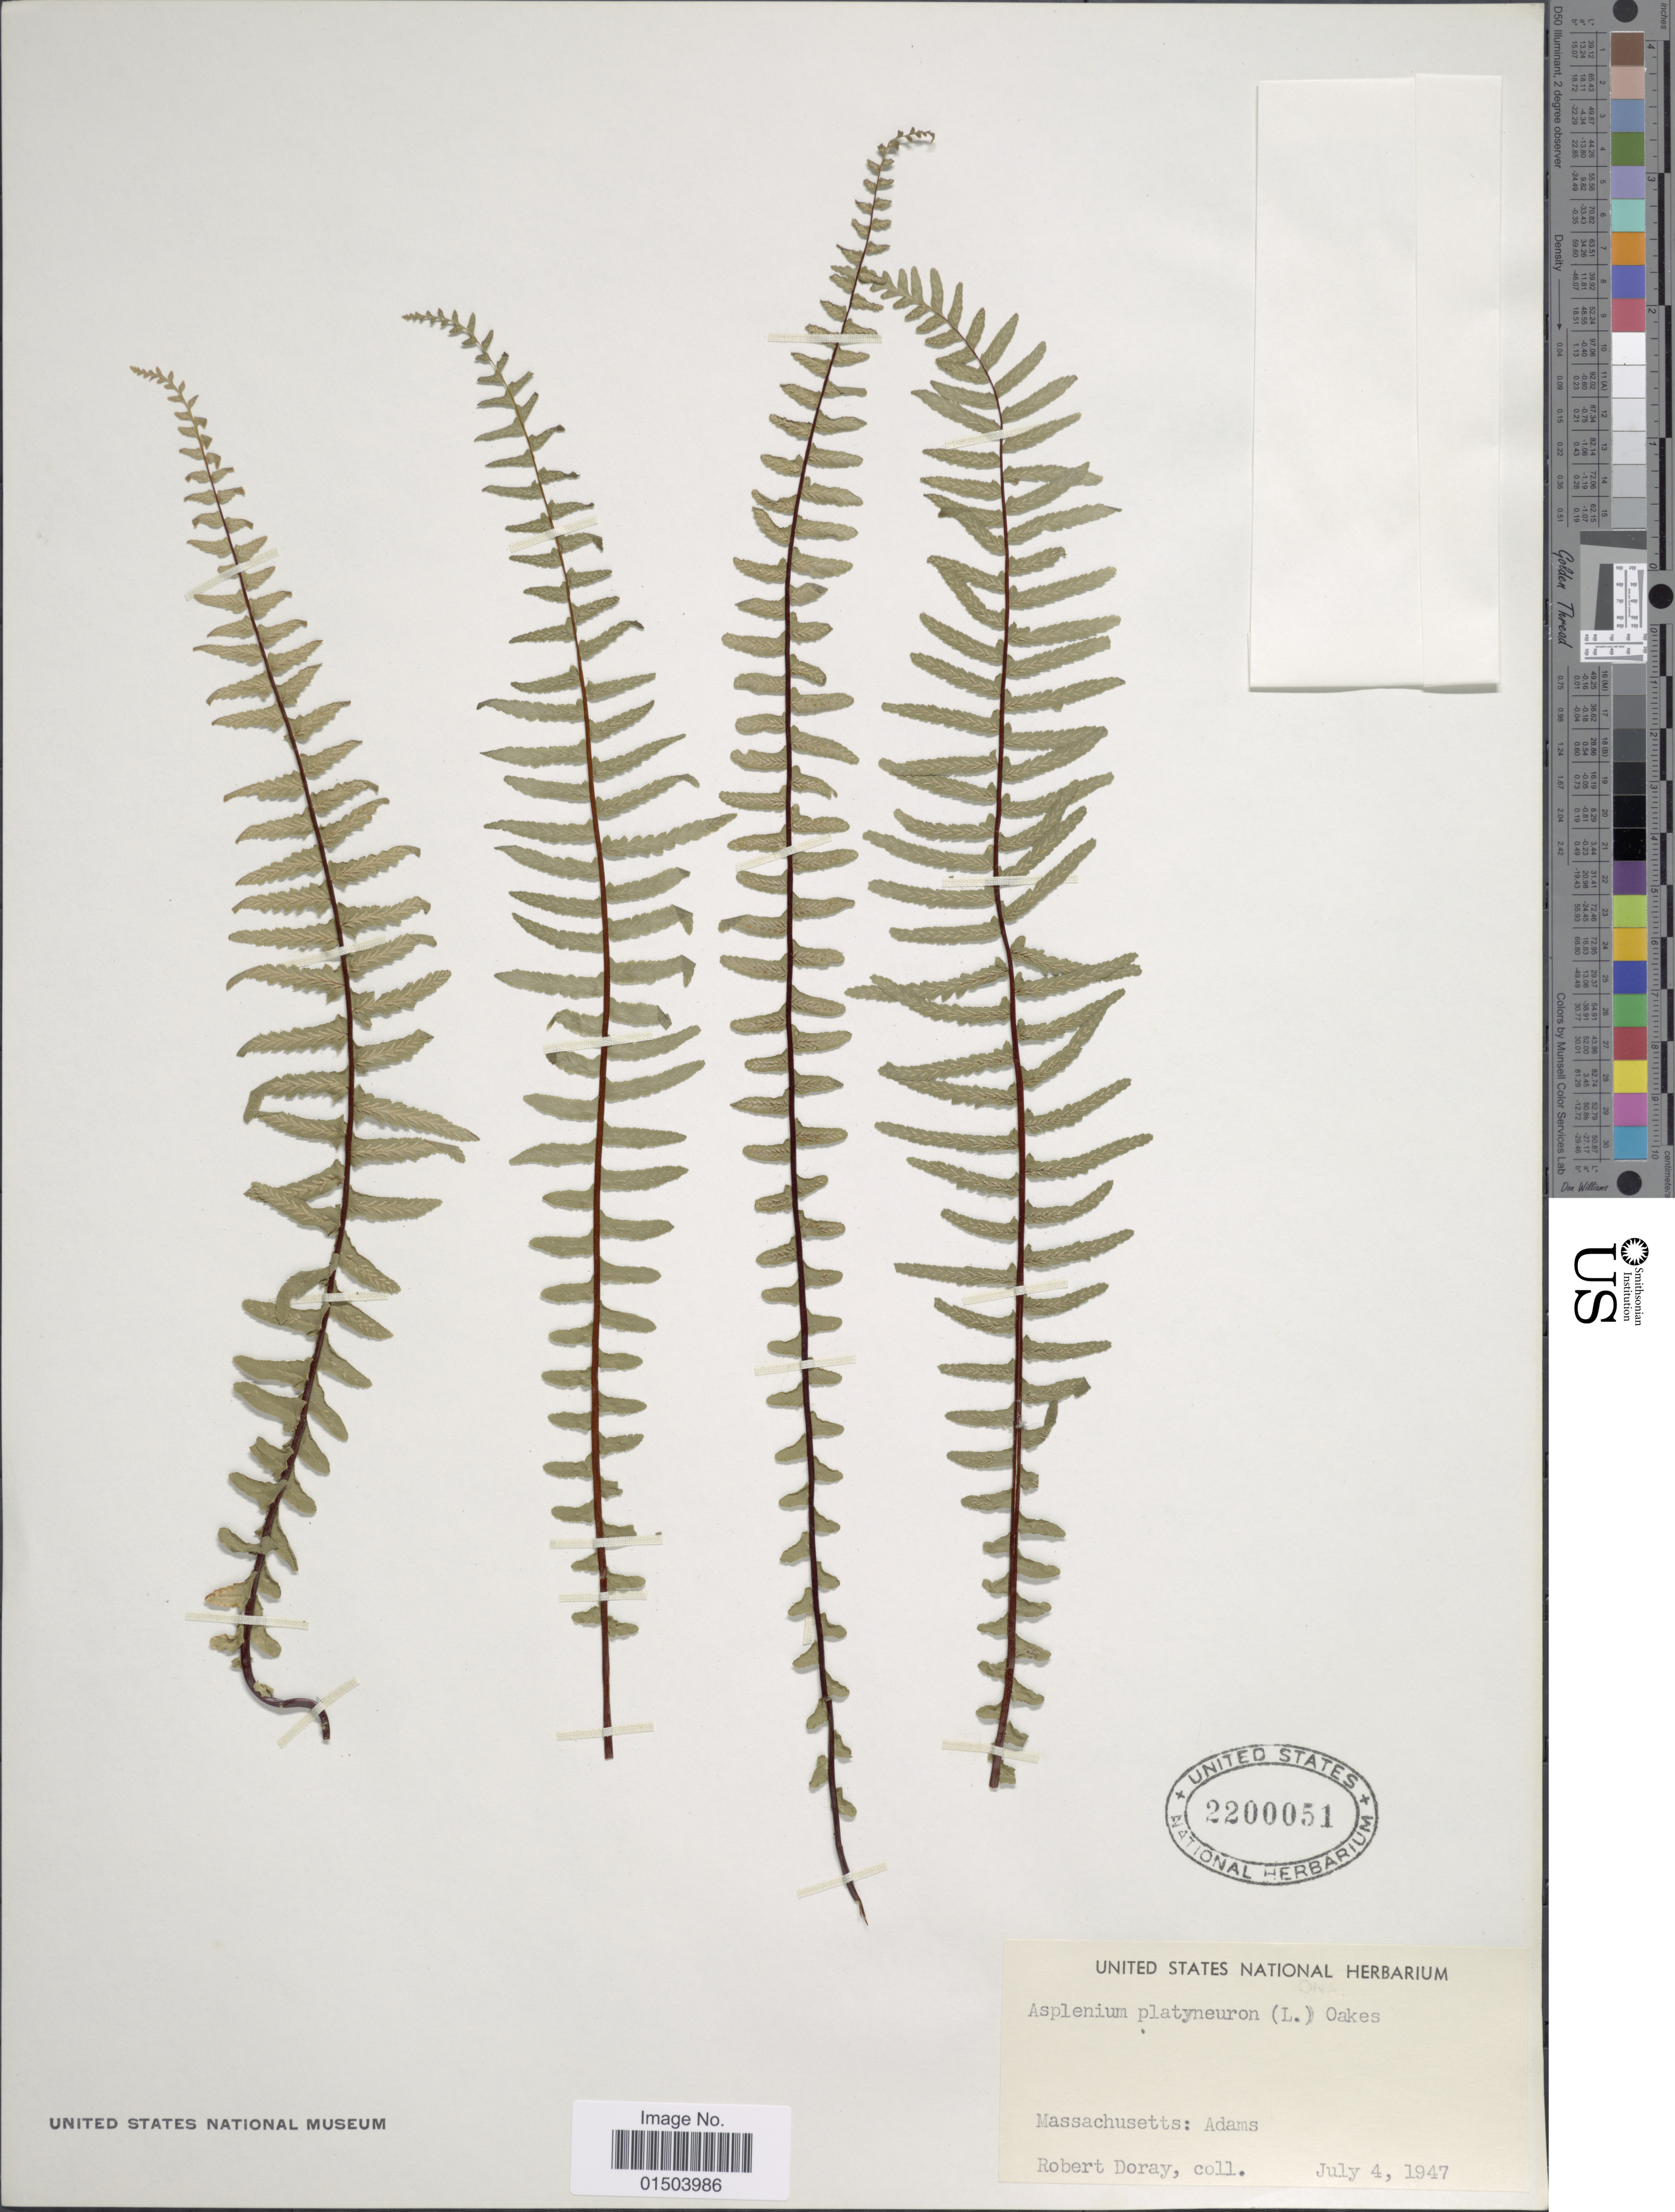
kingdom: Plantae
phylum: Tracheophyta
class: Polypodiopsida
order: Polypodiales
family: Aspleniaceae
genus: Asplenium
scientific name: Asplenium platyneuron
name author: (L.) Britton, Stearns & Poggenb.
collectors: R. Doray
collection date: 1947-07-04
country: United States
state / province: Massachusetts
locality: Adams.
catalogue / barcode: US 2200051